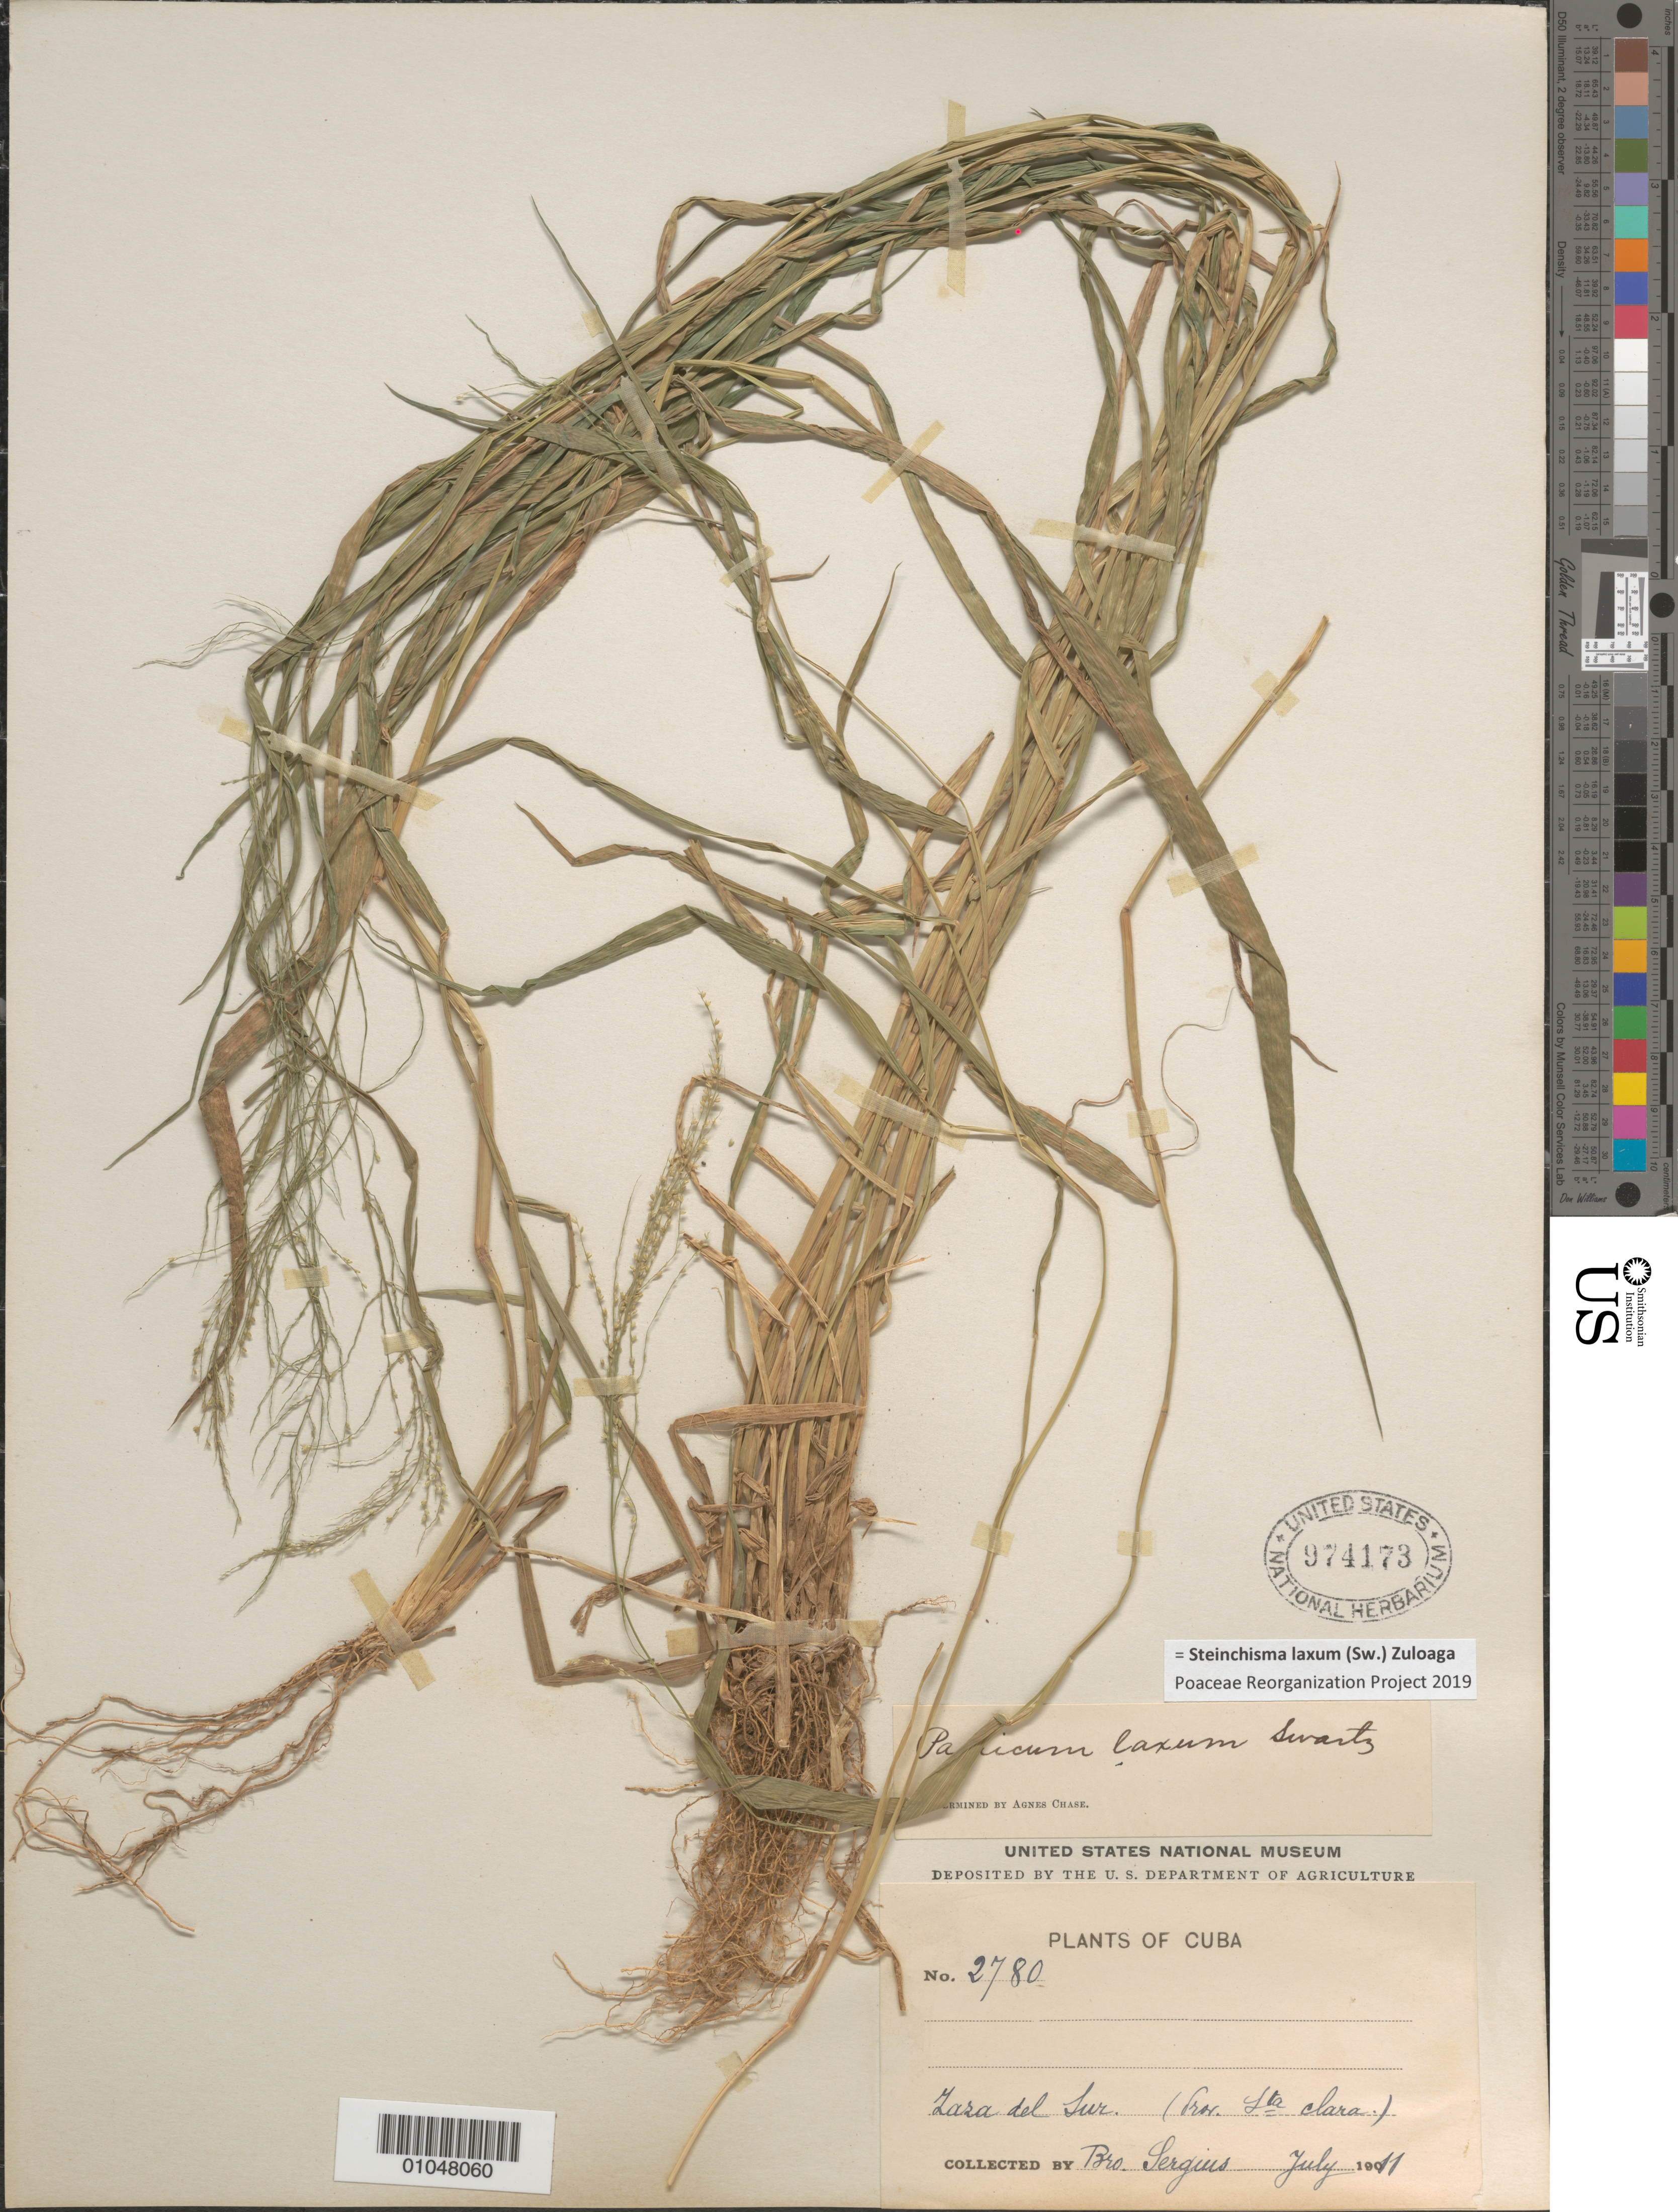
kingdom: Plantae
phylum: Tracheophyta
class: Liliopsida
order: Poales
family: Poaceae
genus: Panicum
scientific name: Panicum laxum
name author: Sw.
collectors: Sergios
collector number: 2780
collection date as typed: Jul 1911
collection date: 1911-07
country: Cuba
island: Cuba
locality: Lara del Sur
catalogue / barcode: US 974173